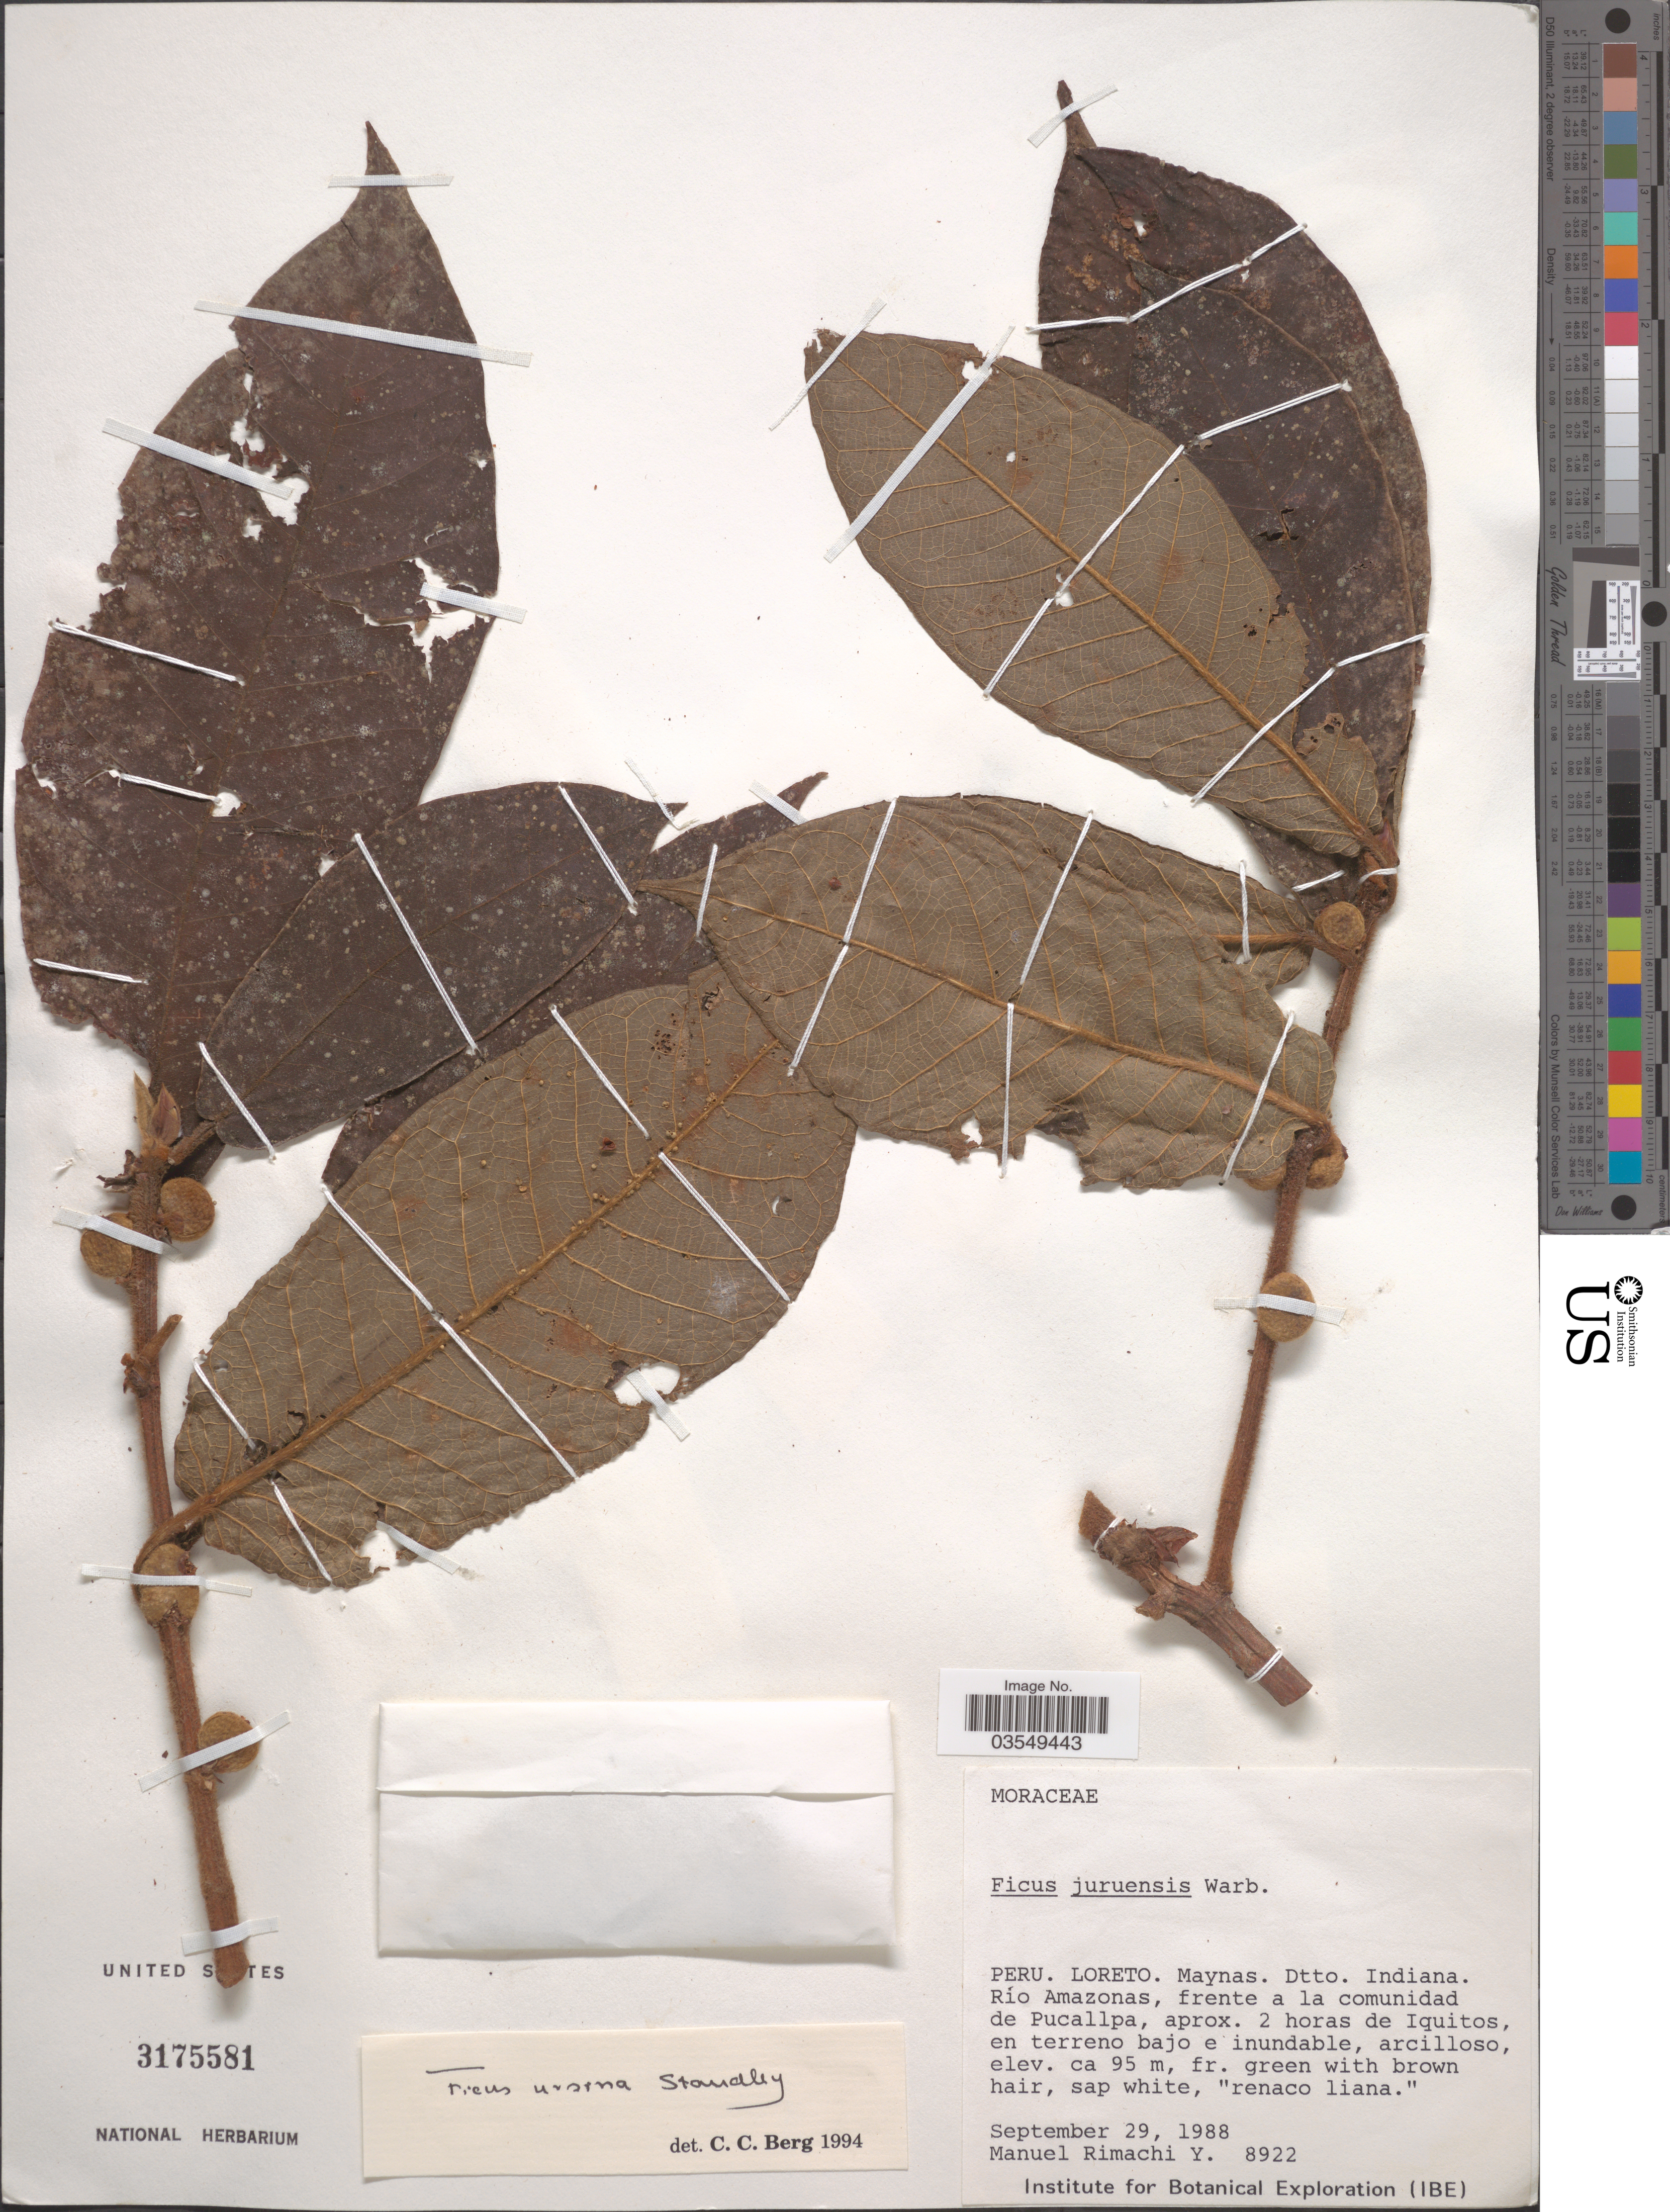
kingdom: Plantae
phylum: Tracheophyta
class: Magnoliopsida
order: Rosales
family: Moraceae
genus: Ficus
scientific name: Ficus ursina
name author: Standl.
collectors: M. Rimachi Y.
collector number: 8922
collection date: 1988-09-29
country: Peru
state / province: Loreto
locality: Maynas. Dtto. Indiana. Río Amazonas, frente a la comunidad de Pucallpa, aprox. 2 horas de Iquitos.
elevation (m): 95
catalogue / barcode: US 3175581